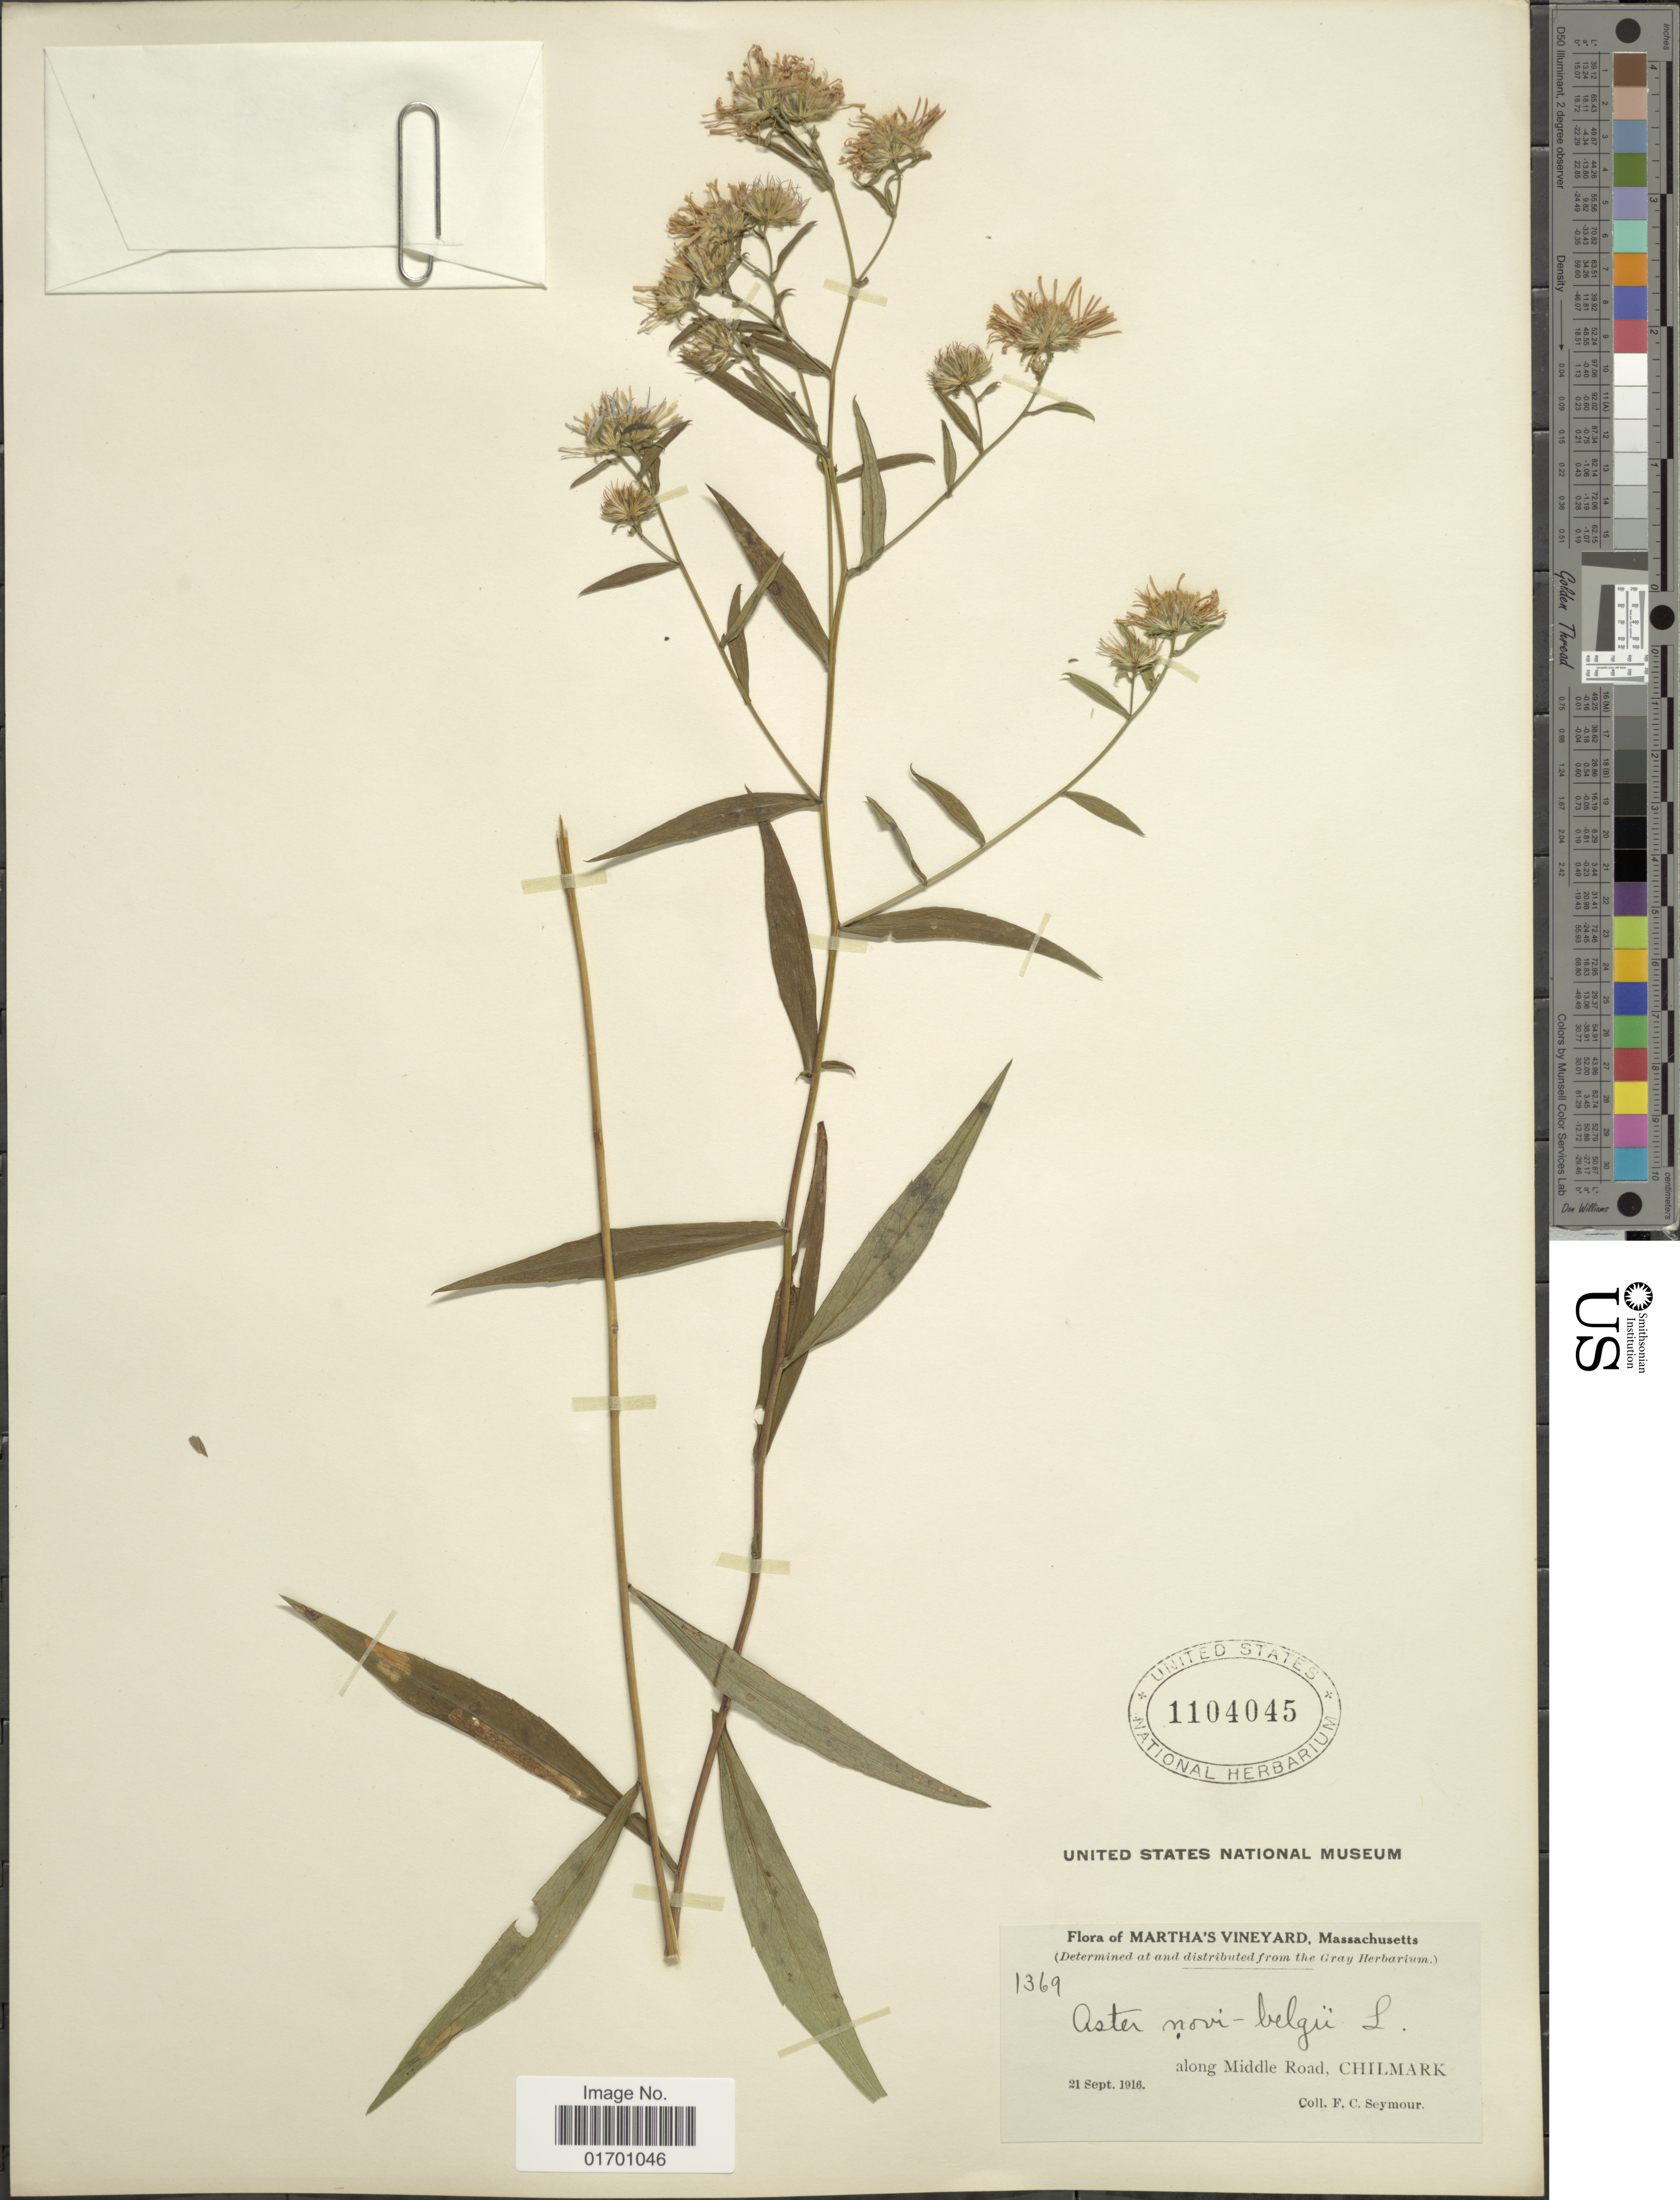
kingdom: Plantae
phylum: Tracheophyta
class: Magnoliopsida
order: Asterales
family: Asteraceae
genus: Symphyotrichum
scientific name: Symphyotrichum novi-belgii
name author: (L.) G.L. Nesom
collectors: F. C. Seymour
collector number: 1369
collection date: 1916-09-21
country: United States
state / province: Massachusetts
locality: Martha's Vineyard. Along Middle Road, Chilmark.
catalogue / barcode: US 1104045